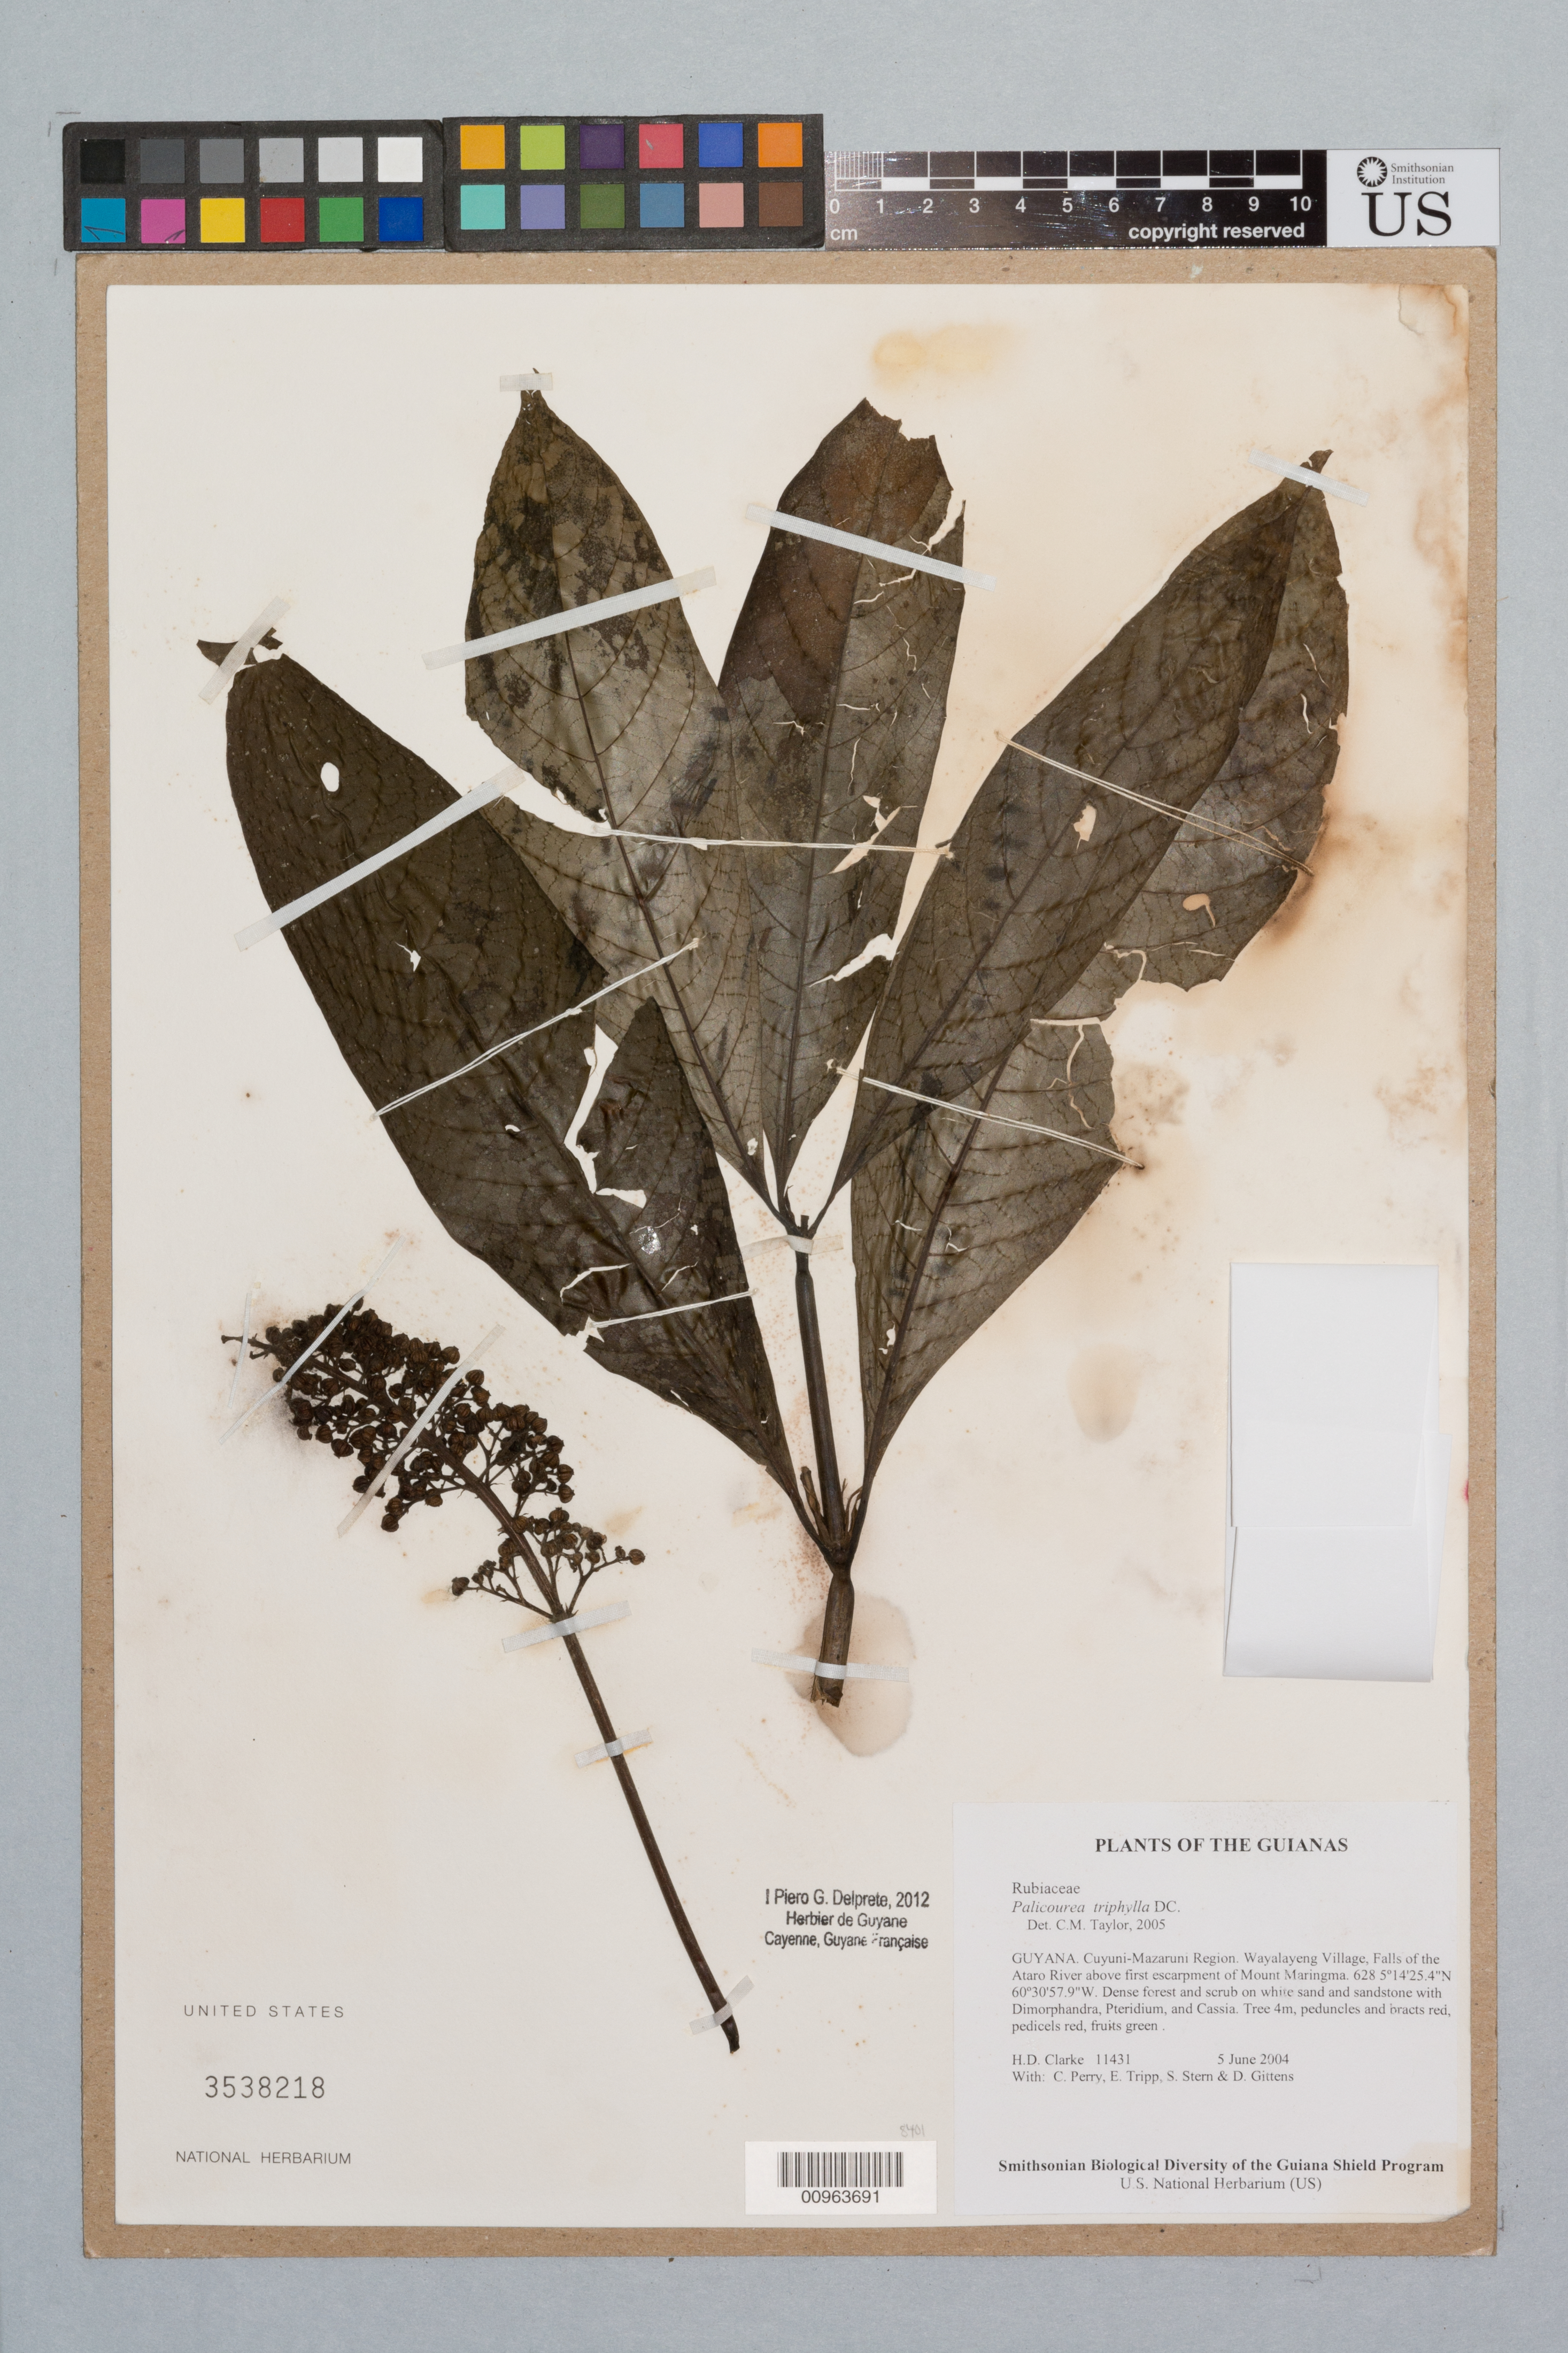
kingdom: Plantae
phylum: Tracheophyta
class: Magnoliopsida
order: Gentianales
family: Rubiaceae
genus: Palicourea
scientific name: Palicourea triphylla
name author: DC.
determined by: Delprete, P. G., Herb. de Guyane Cay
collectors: H. D. Clarke, C. Perry, E. Tripp, S. R. Stern & D. Gittens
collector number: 11431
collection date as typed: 5 June 2004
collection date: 2004-06-05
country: Guyana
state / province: Cuyuni-Mazaruni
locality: Wayalayeng Village, Falls of the Ataro River above first escarpment of Mount Maringma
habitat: Dense forest and scrub on white sand and sandstone with Dimorphandra, Pteridium, and Cassia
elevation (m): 628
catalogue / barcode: US 3538218